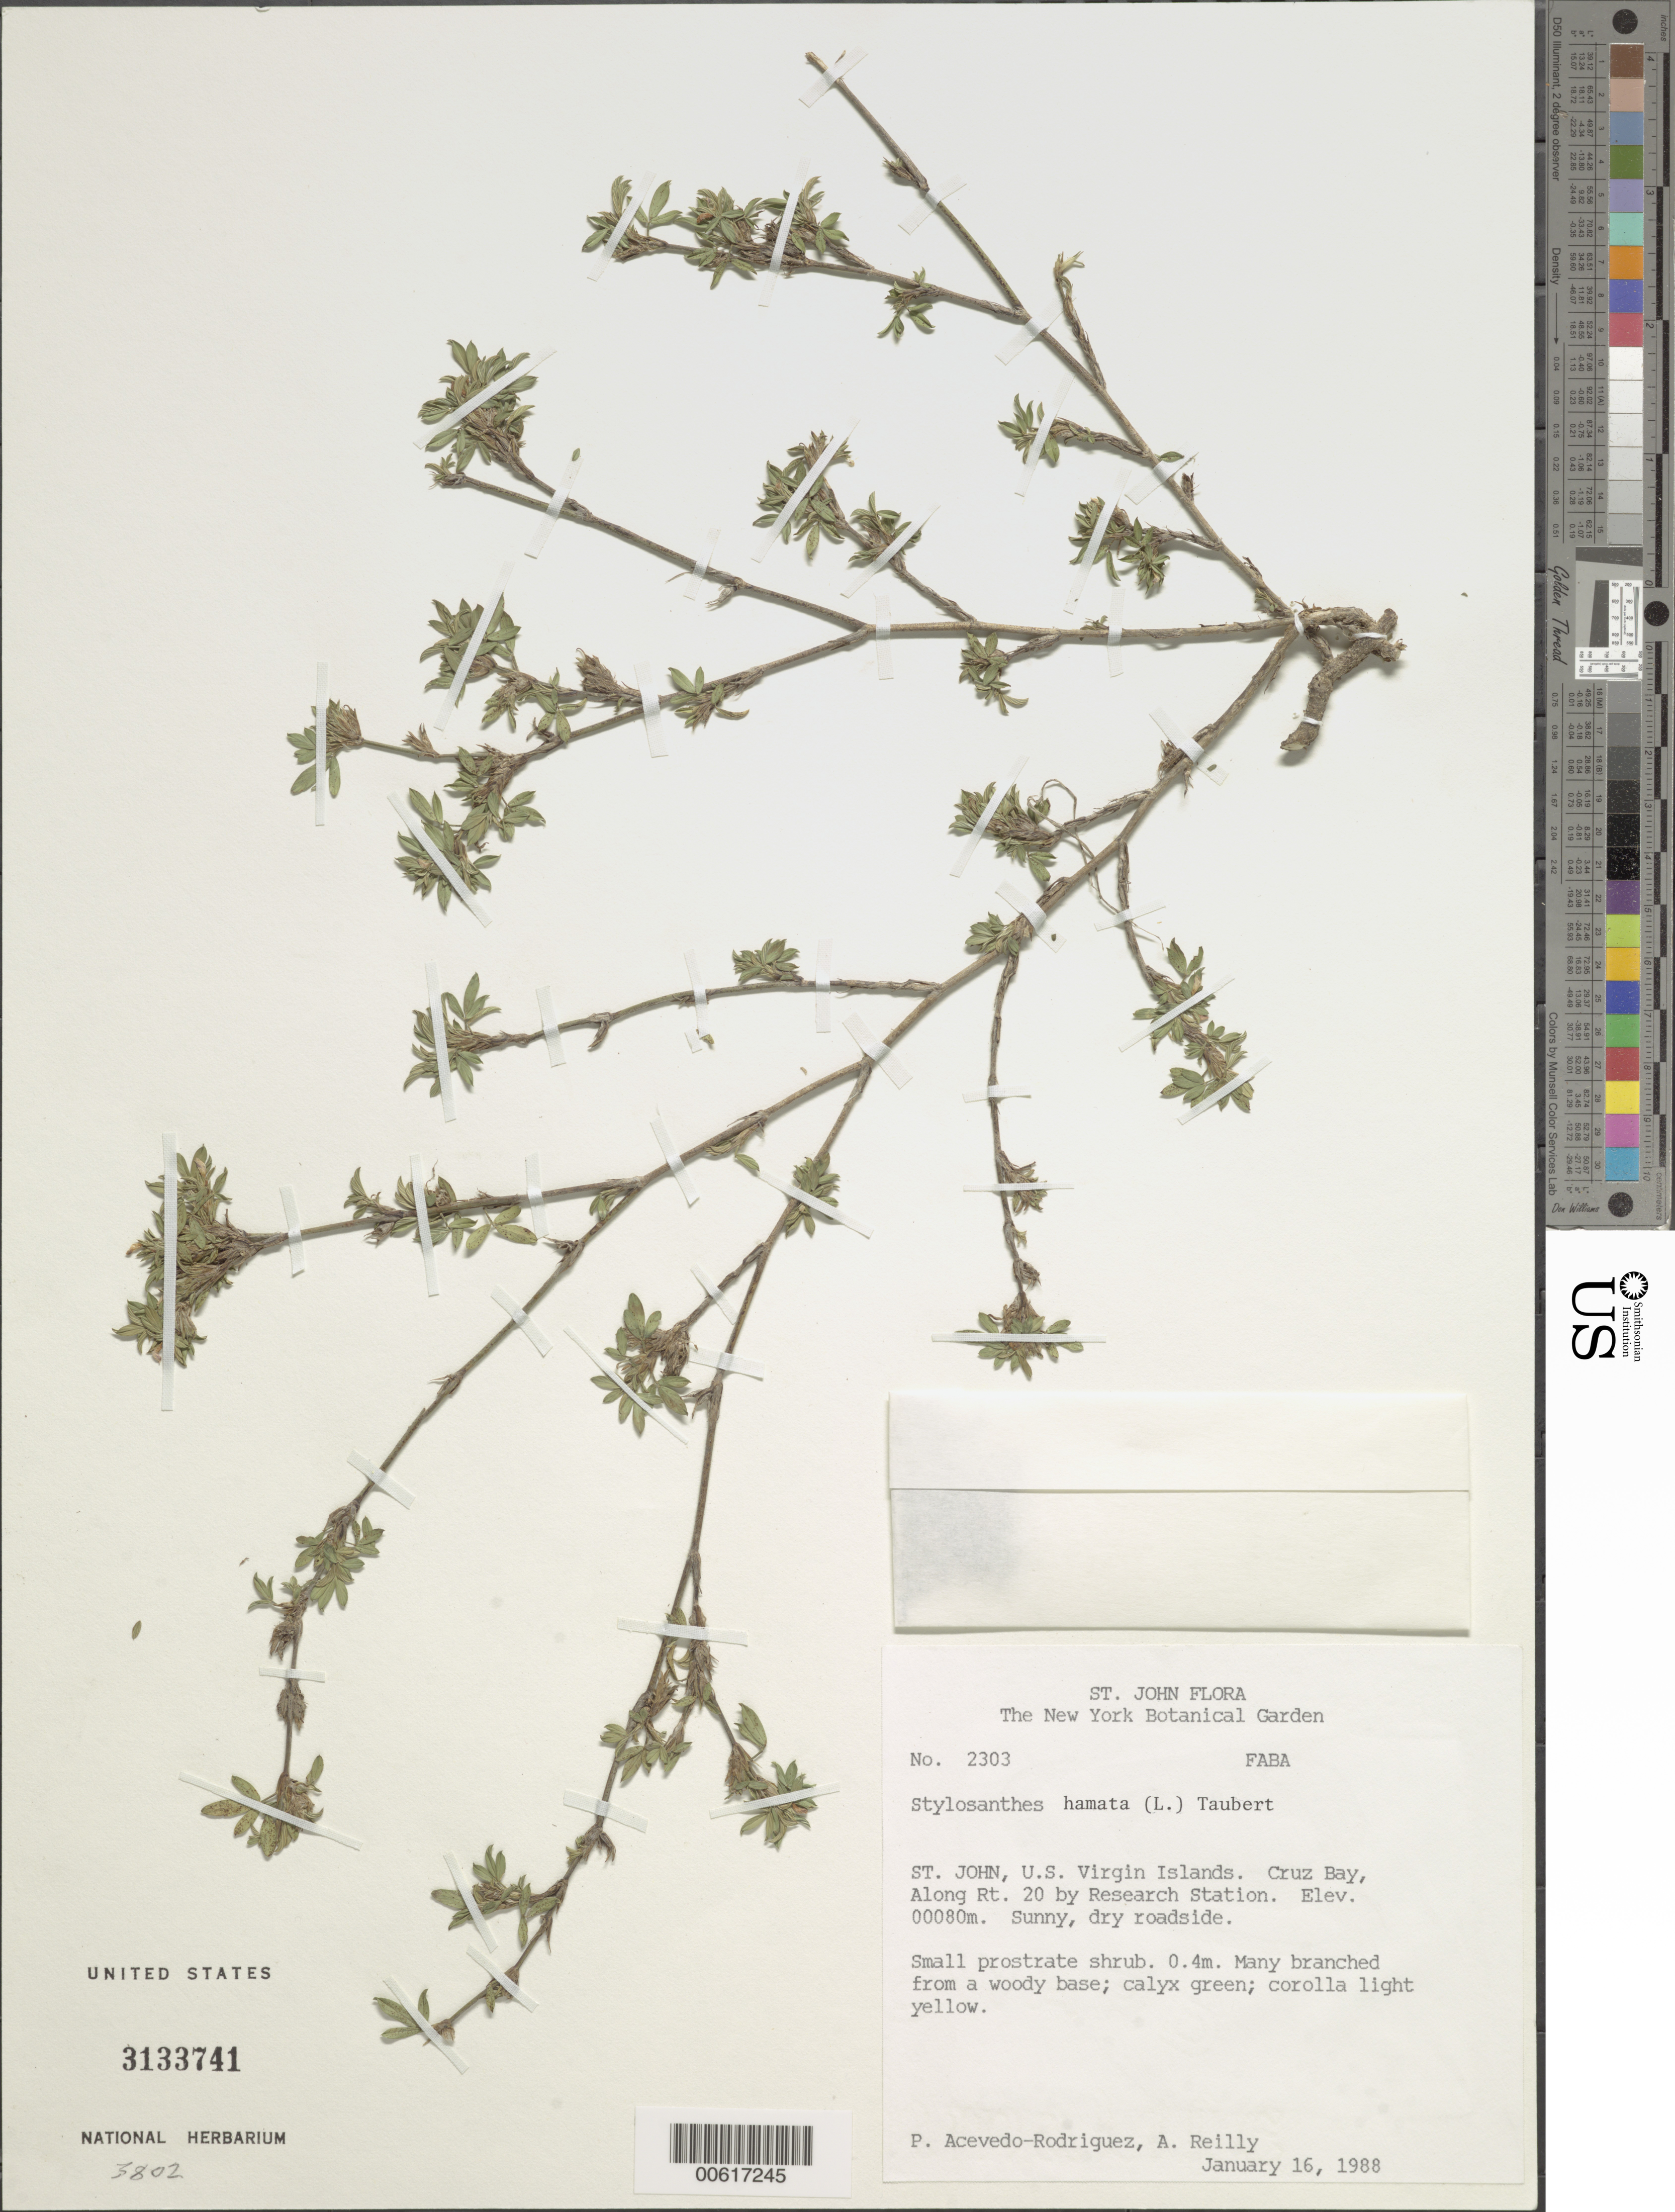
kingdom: Plantae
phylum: Tracheophyta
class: Magnoliopsida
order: Fabales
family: Fabaceae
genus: Stylosanthes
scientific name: Stylosanthes hamata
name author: (L.) Taub.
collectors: P. Acevedo-Rodr.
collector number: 2303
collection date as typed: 16 Jan 1988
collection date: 1988-01-16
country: U.S. Virgin Islands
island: St. John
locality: Cruz Bay Quarter; along Rt. 20 by Research Station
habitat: Sunny, dry roadside.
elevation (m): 80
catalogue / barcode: US 3133741